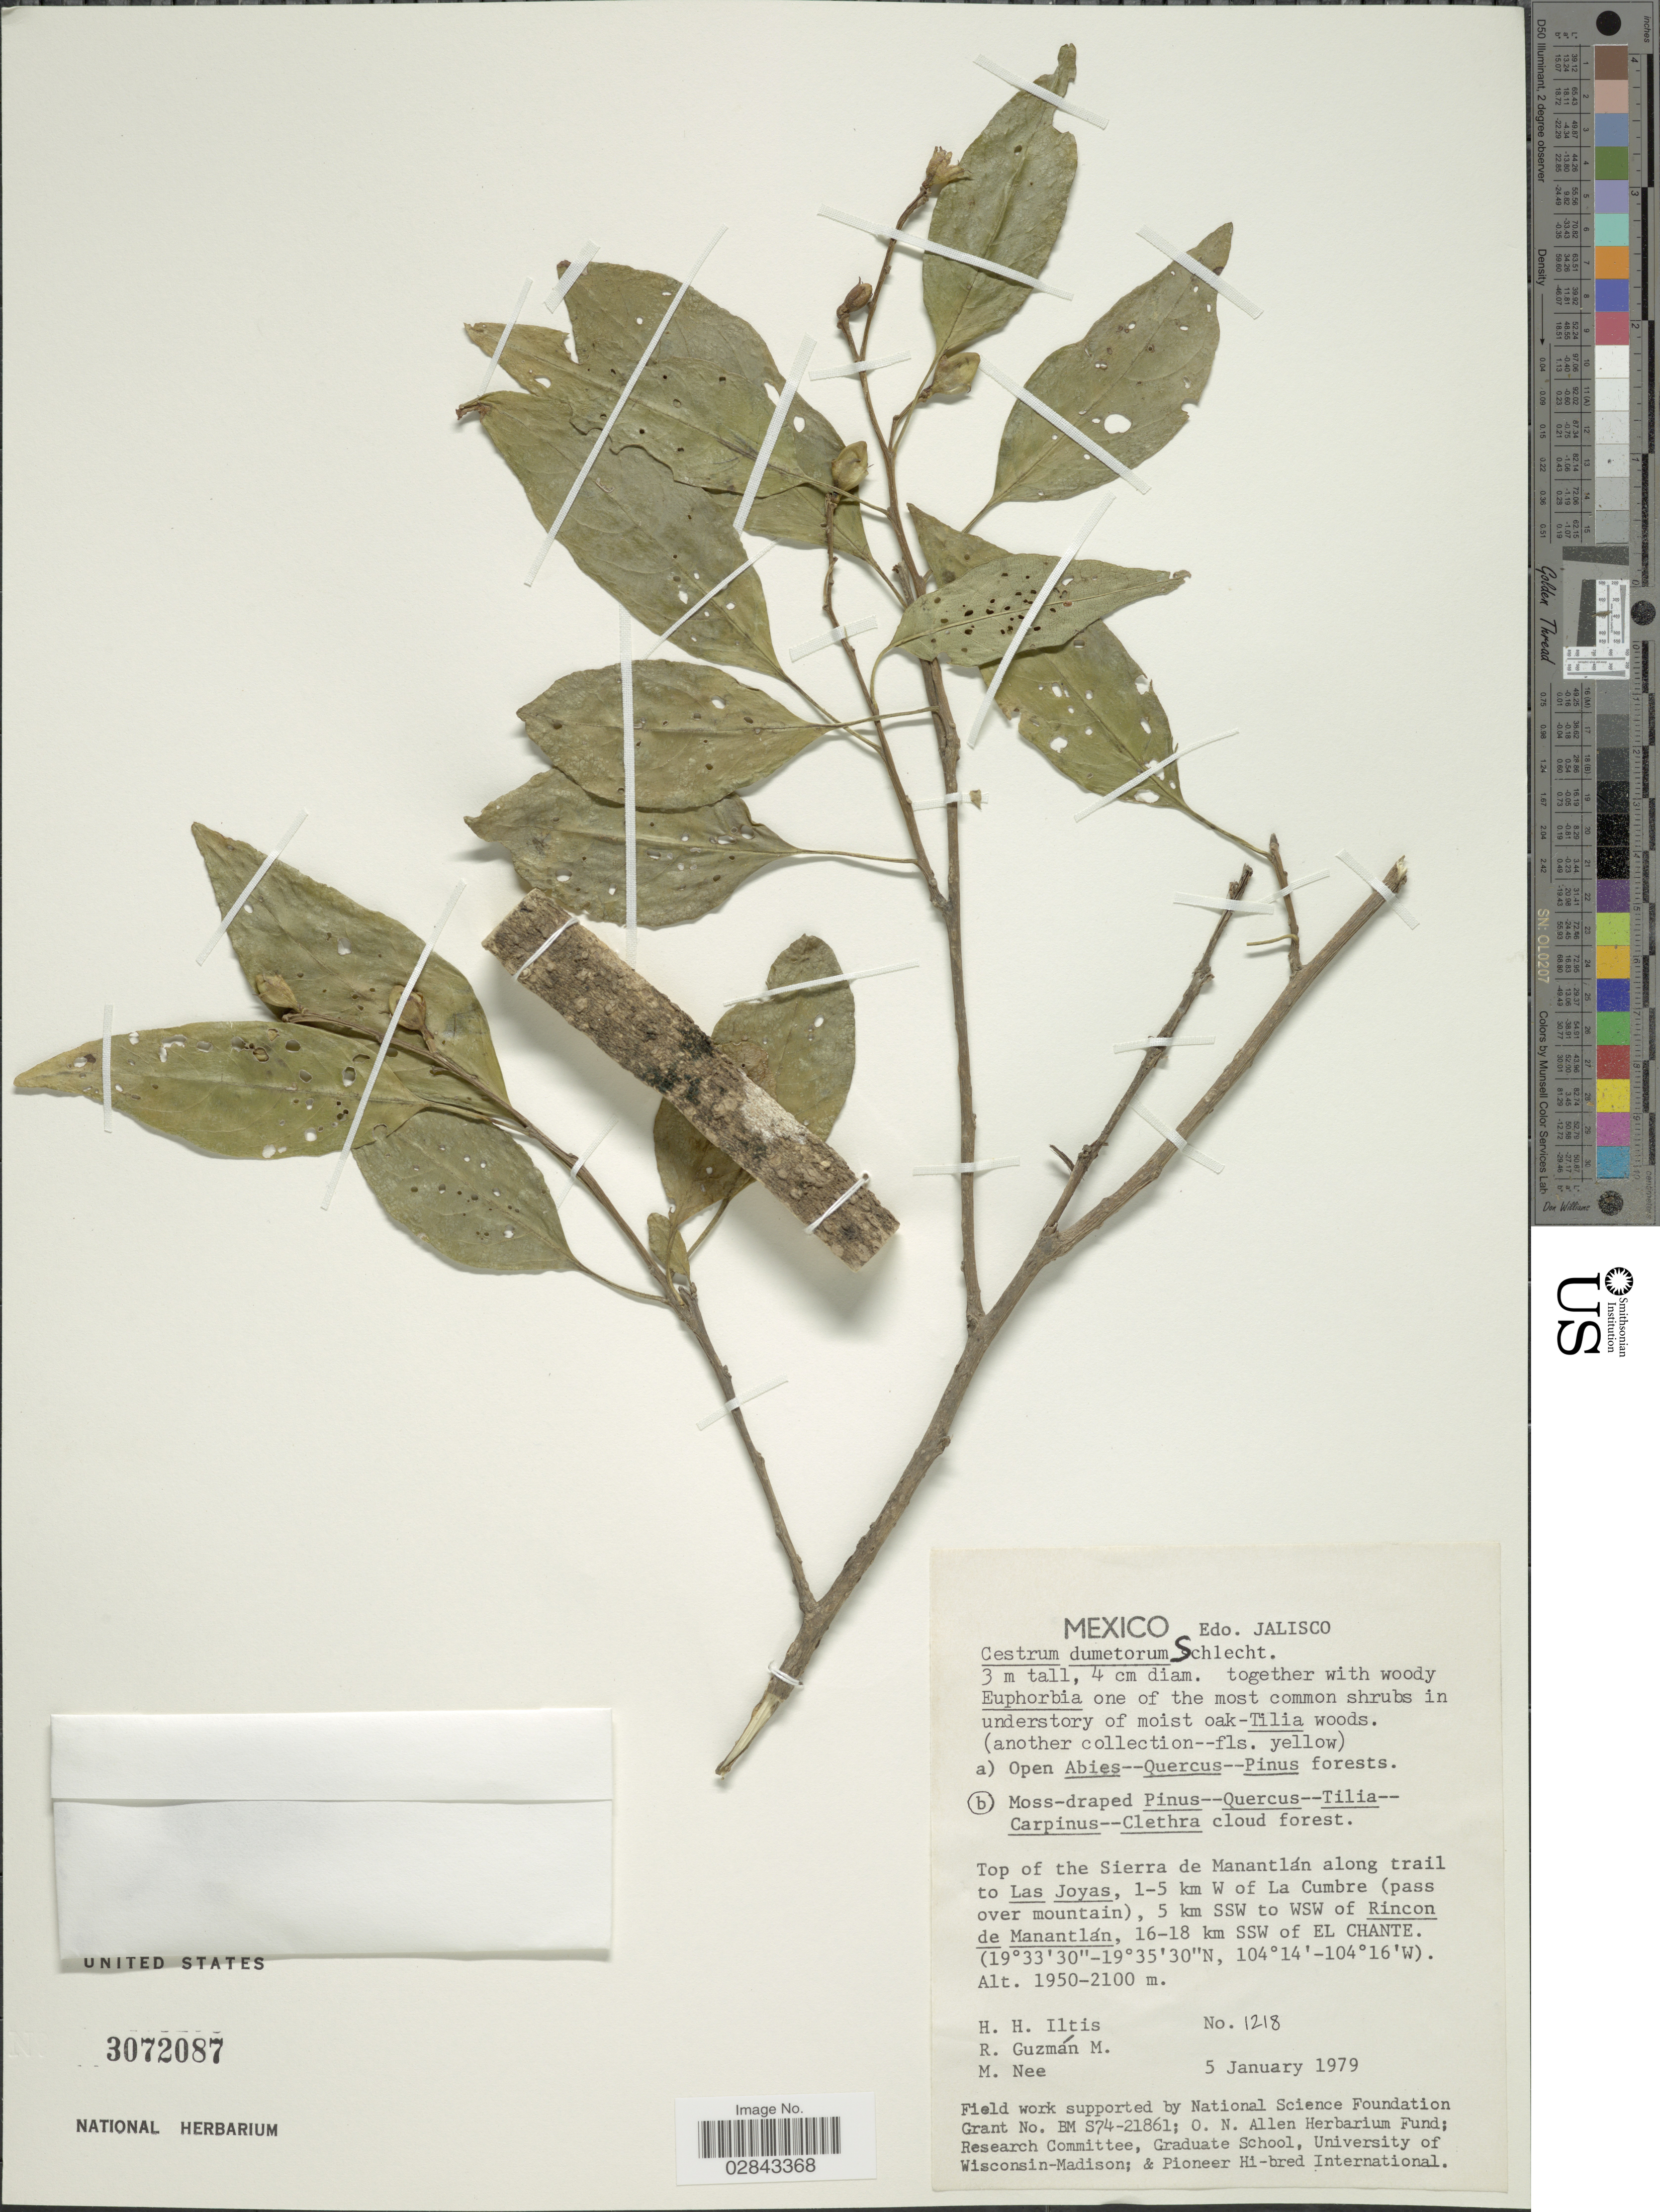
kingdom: Plantae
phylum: Tracheophyta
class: Magnoliopsida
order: Solanales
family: Solanaceae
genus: Cestrum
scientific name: Cestrum dumetorum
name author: Schltdl.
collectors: H. H. Iltis, R. Guzman-M. & M. Nee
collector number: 1218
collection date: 1979-01-05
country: Mexico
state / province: Jalisco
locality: Top of the Sierra de Manantlán along trail to Las Joyas, 1-5 km W of La Cumbre (pass over mountain), 5 km SSW to WSW of Rincon de Manantlán, 16-18 km SSW of El Chante.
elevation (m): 1950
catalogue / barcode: US 3072087